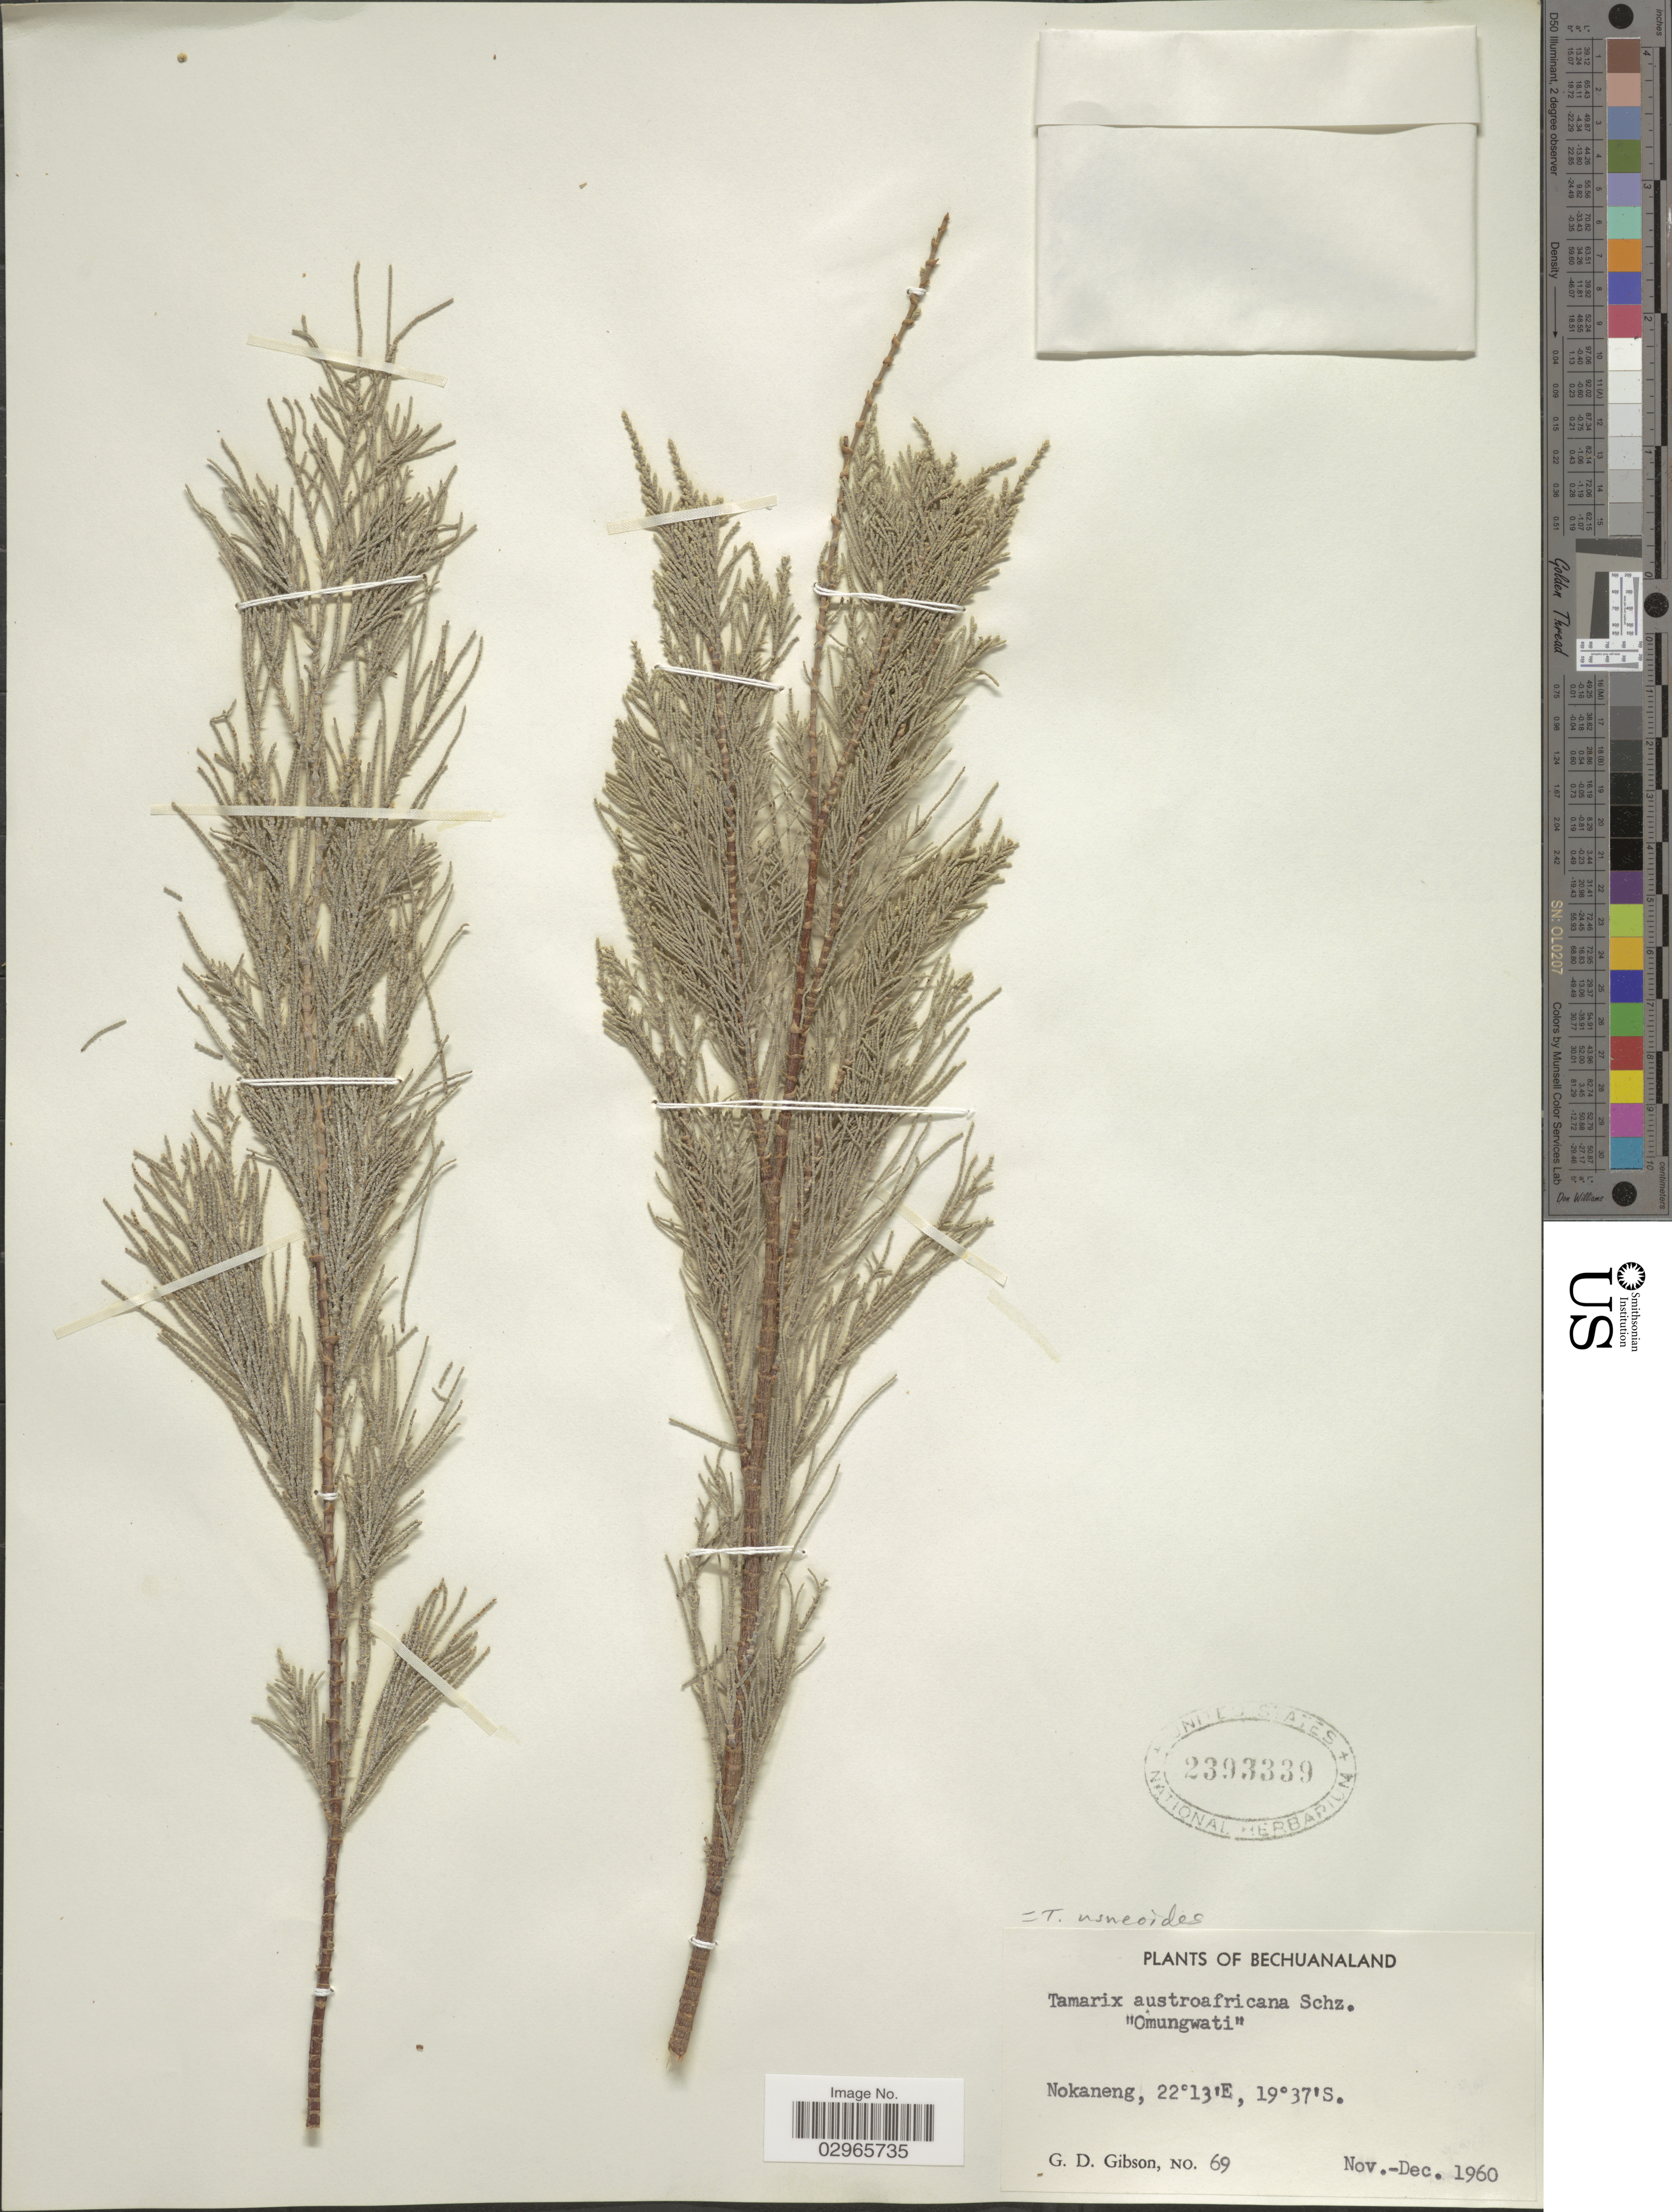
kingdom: Plantae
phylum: Tracheophyta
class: Magnoliopsida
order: Caryophyllales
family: Tamaricaceae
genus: Tamarix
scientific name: Tamarix usneoides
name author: E. Mey. ex Bunge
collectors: G. D. Gibson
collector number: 69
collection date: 1960-11/1960-12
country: Botswana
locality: Bechuanaland. Nokaneng.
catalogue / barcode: US 2393339